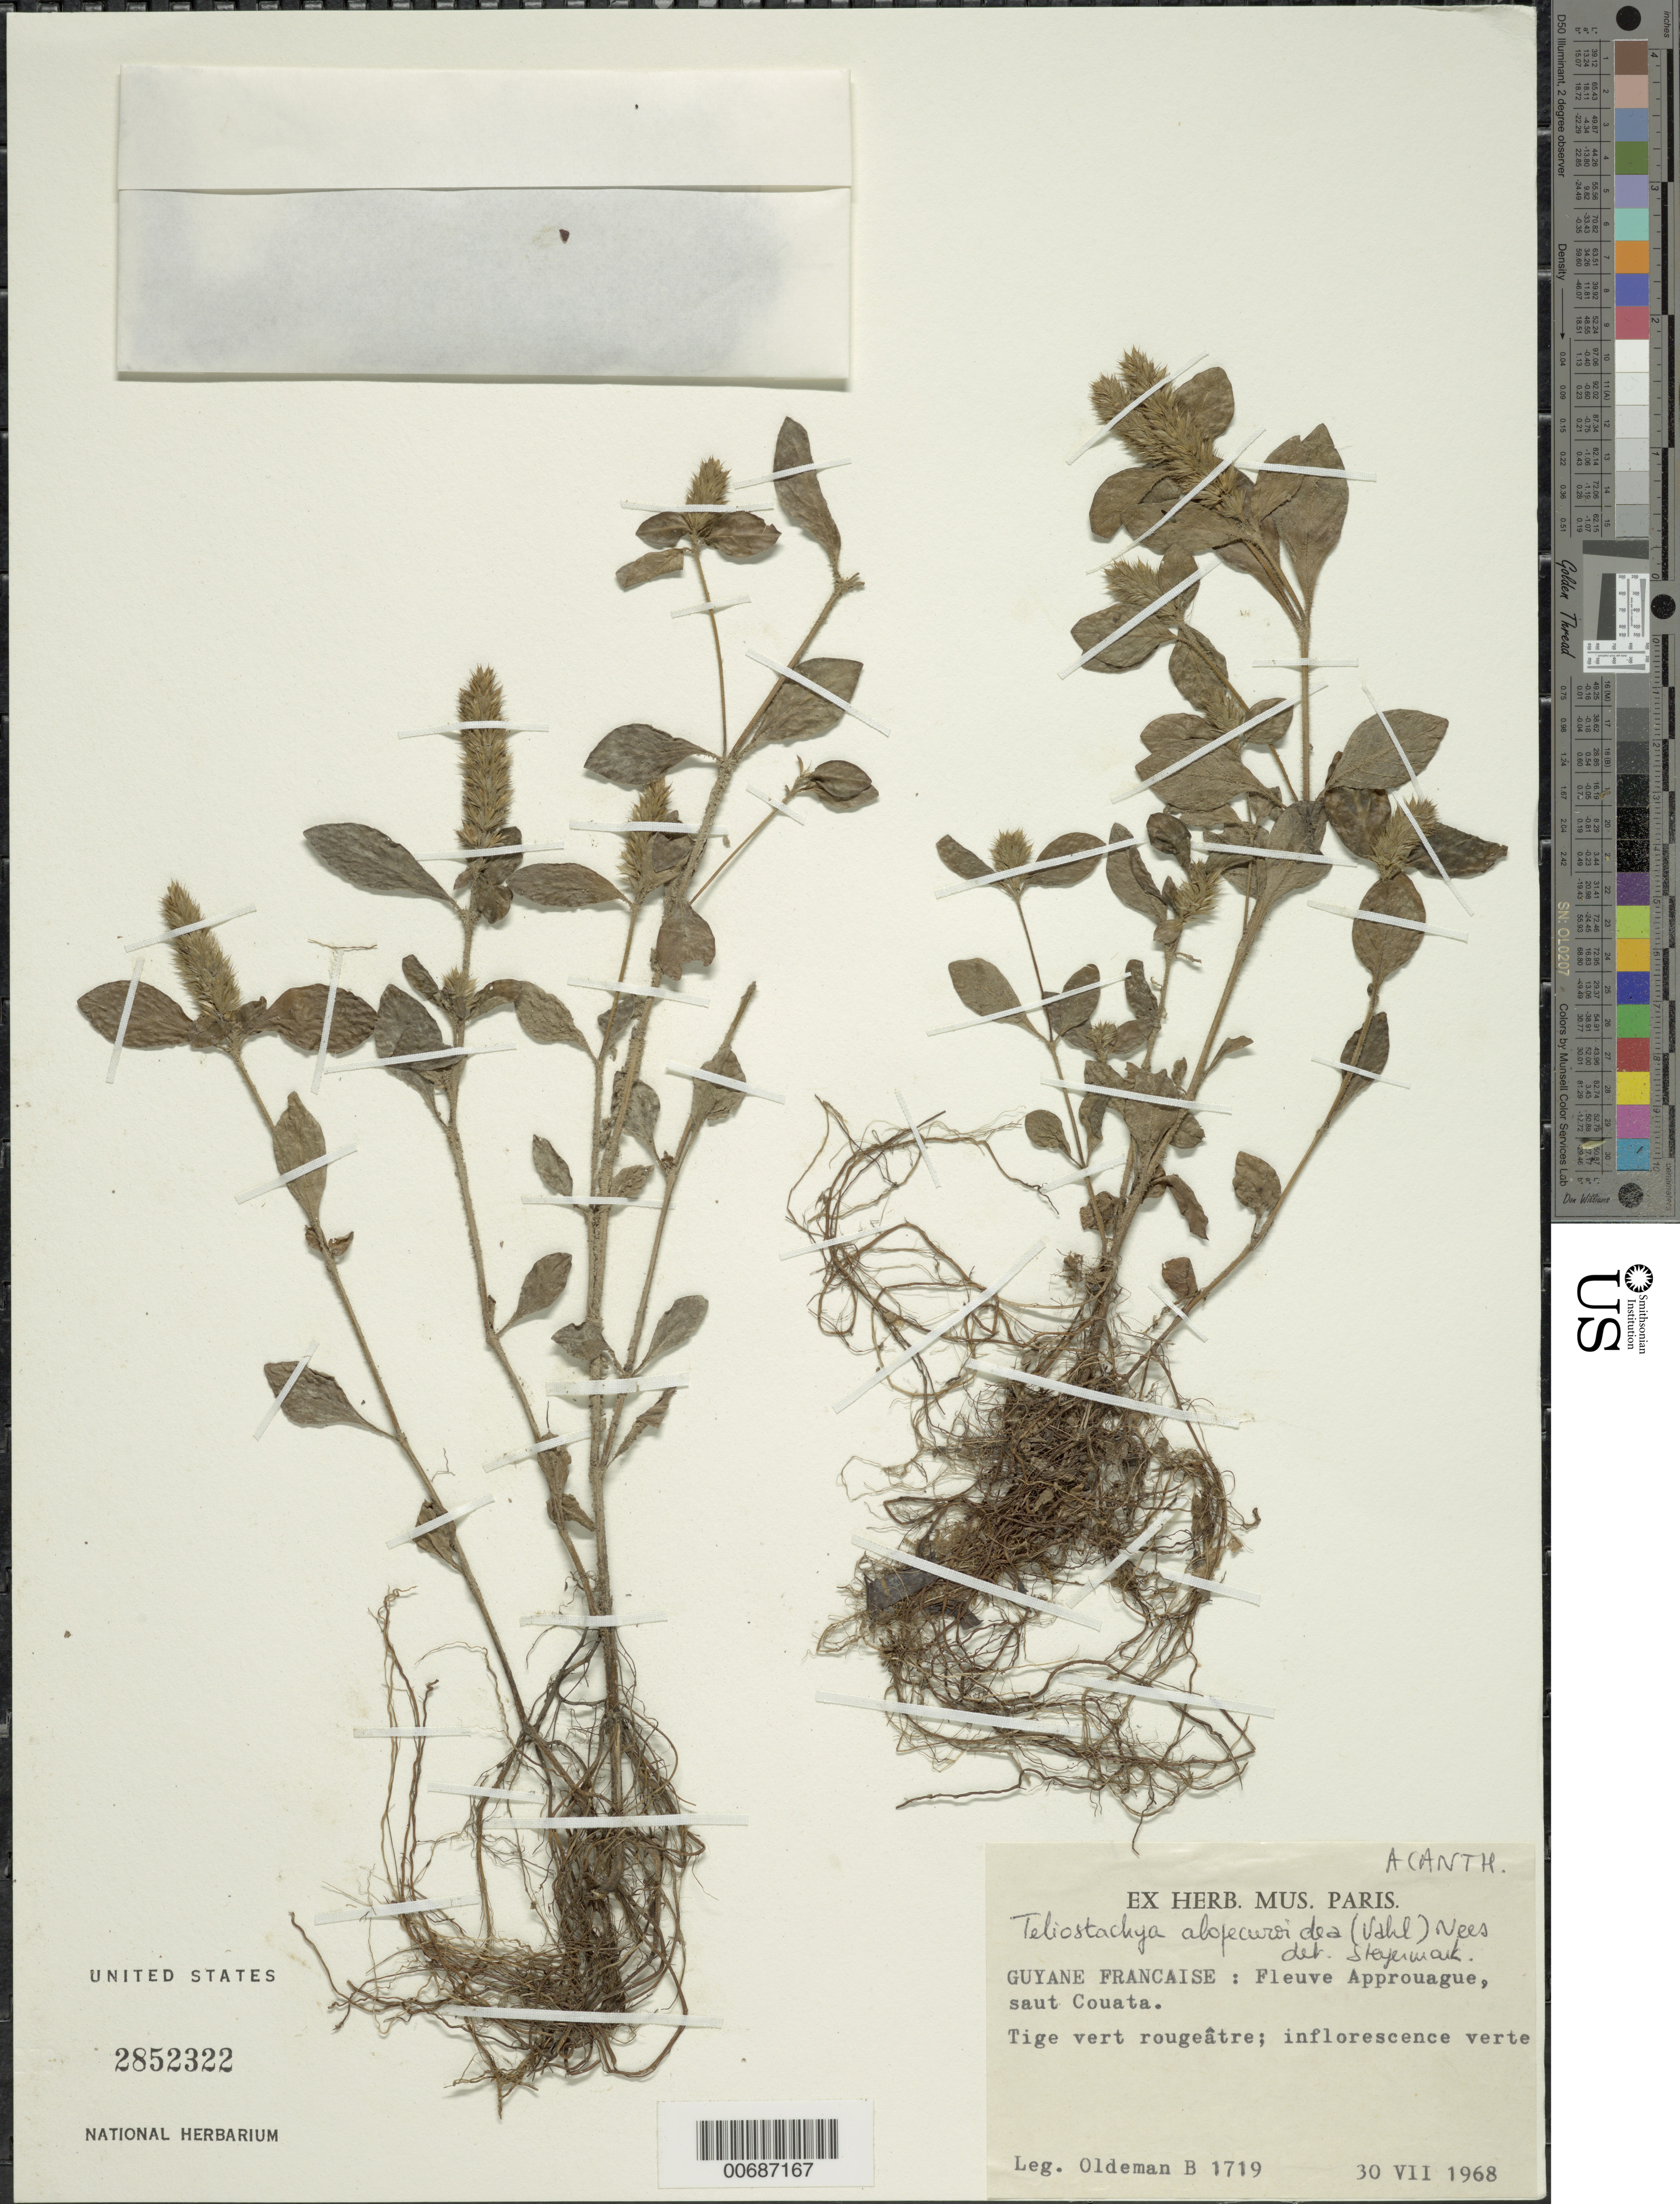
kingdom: Plantae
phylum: Tracheophyta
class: Magnoliopsida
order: Lamiales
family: Acanthaceae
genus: Teliostachya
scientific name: Teliostachya alopecuroidea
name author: (Vahl) Nees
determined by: Steyermark, Julian A., (VEN)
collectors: R. Oldeman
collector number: B 1719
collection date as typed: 30-Jul-68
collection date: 1968-07-30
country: French Guiana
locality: Approuague R., au Saut Couata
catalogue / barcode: US 285233